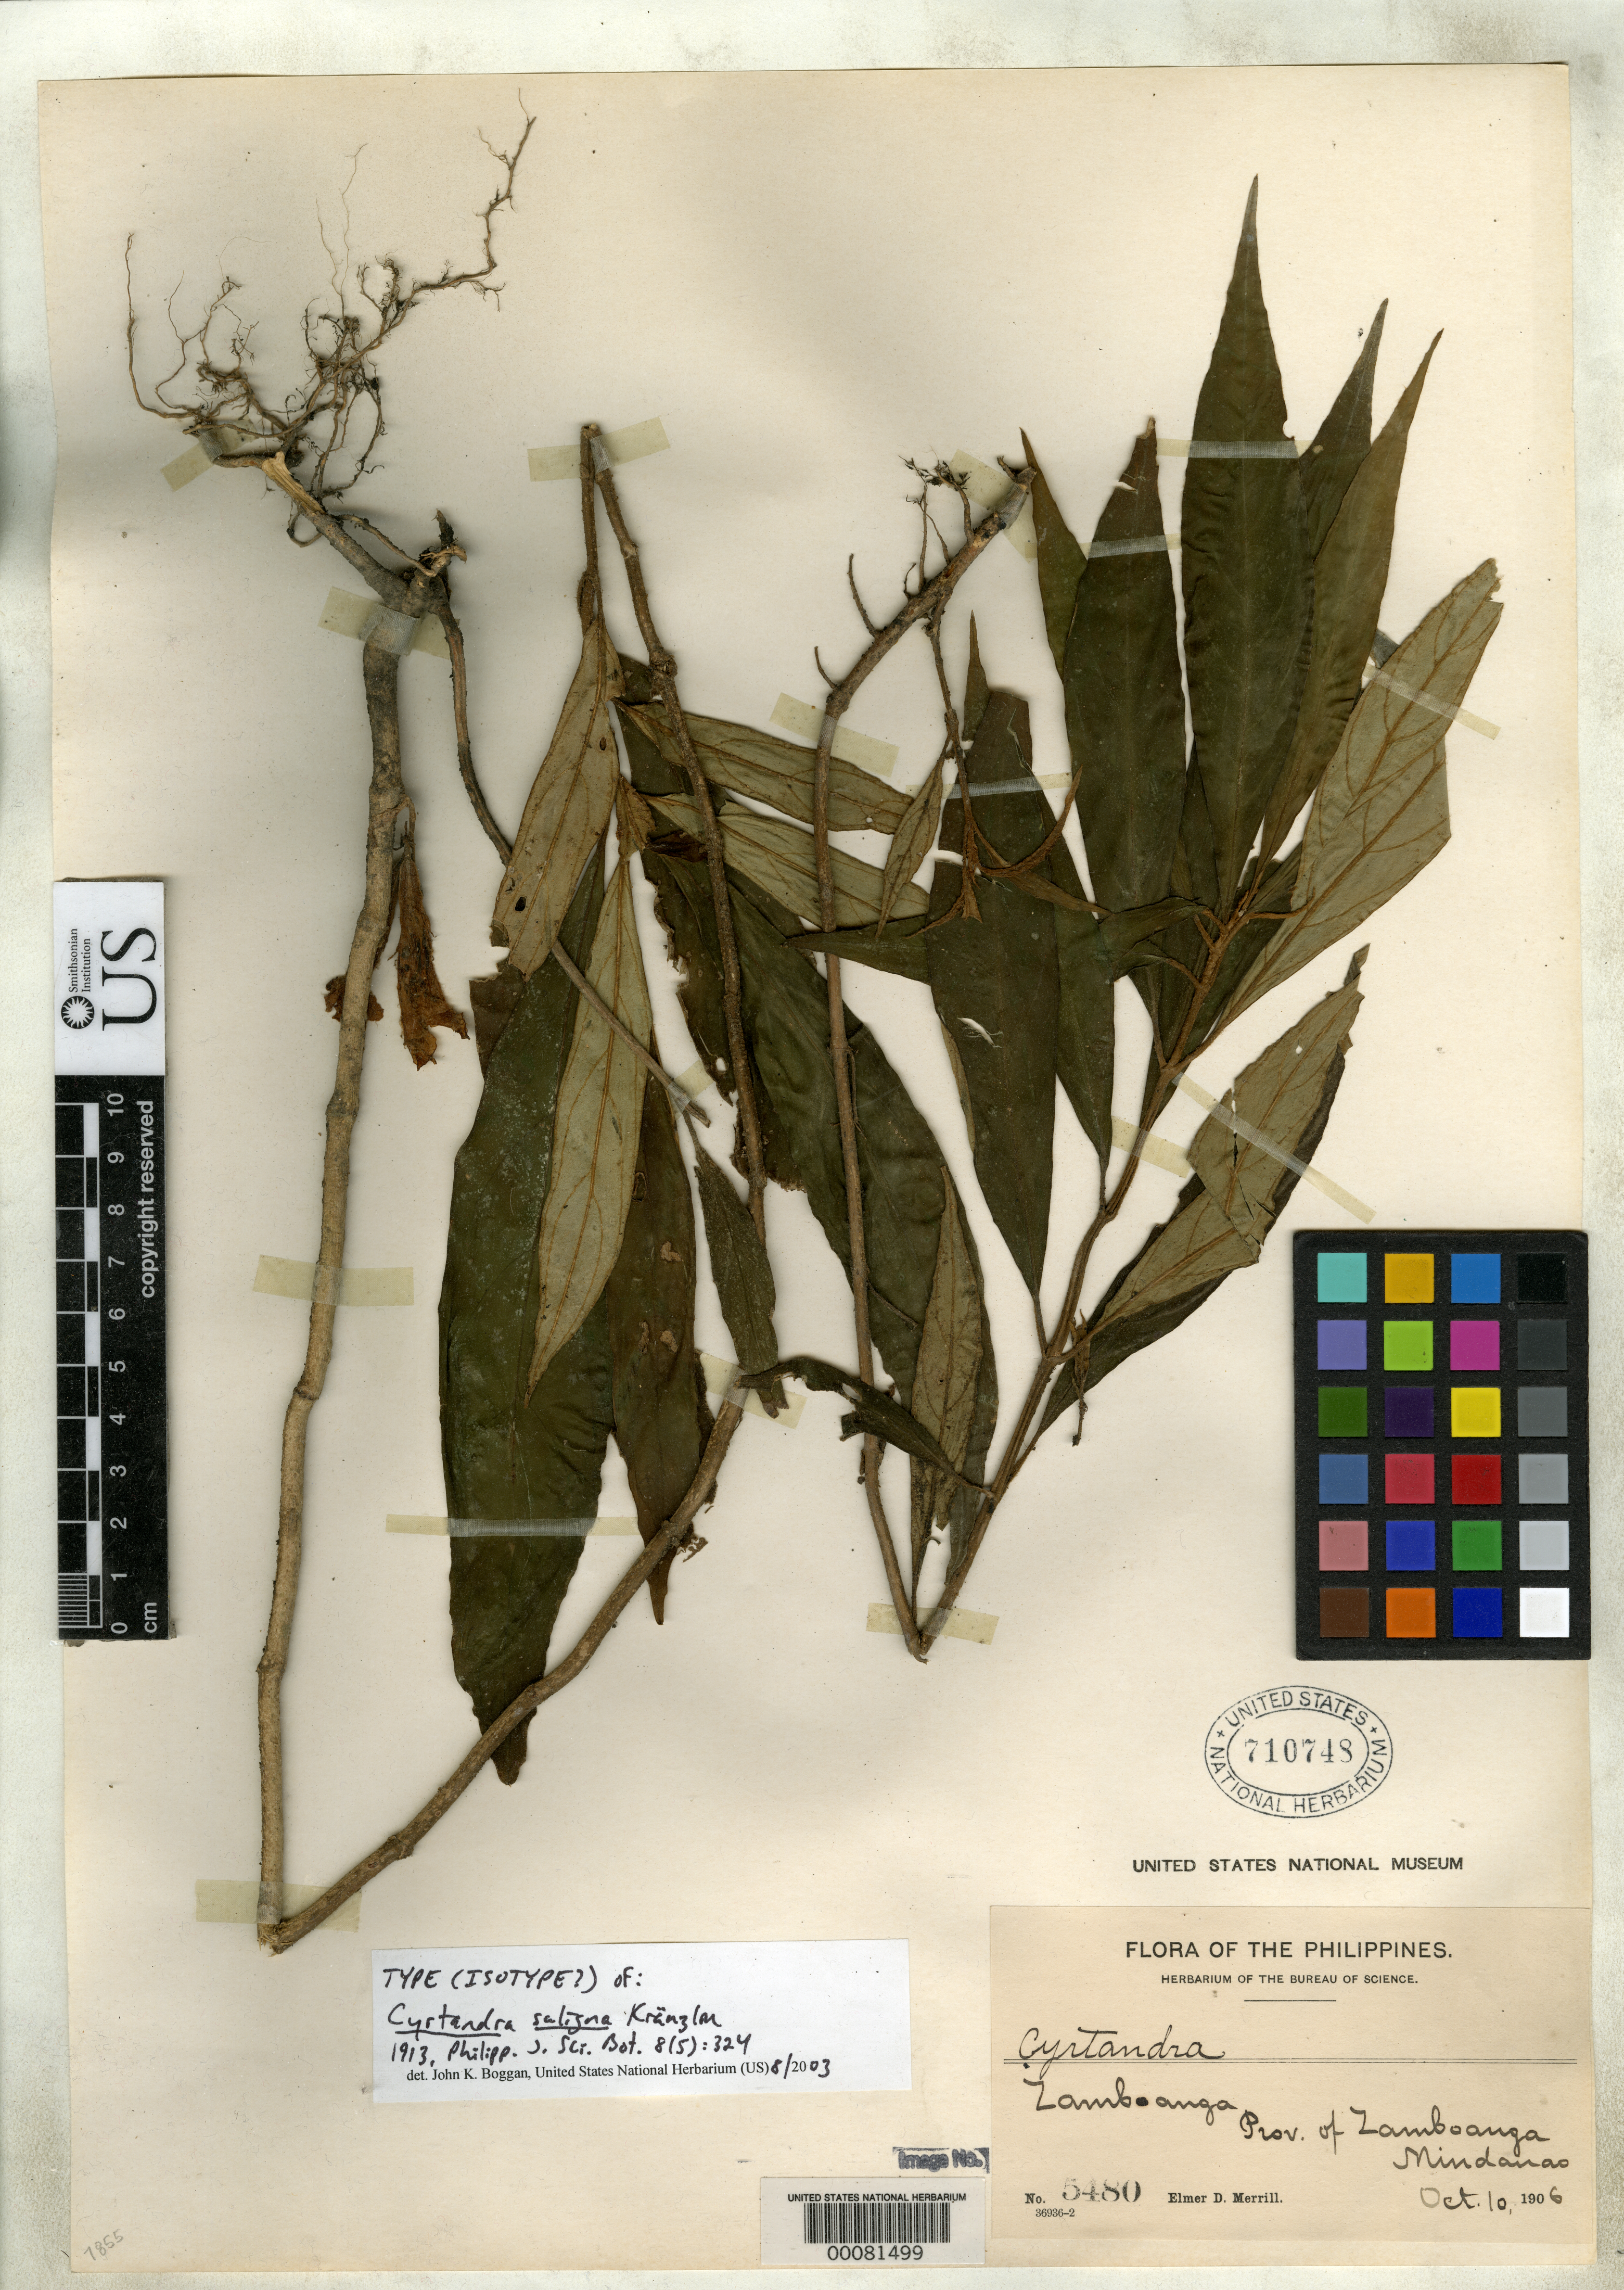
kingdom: Plantae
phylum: Tracheophyta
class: Magnoliopsida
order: Lamiales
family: Gesneriaceae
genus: Cyrtandra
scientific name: Cyrtandra saligna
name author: Kraenzl.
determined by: Boggan, J. K., (US), NMNH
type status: Isolectotype; Type Collection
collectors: E. D. Merrill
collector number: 5480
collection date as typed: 10 Oct 1906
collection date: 1906-10-10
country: Philippines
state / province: Zamboanga Peninsula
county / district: Zamboanga del Sur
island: Mindanao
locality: Zamboango.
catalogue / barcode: US 710748